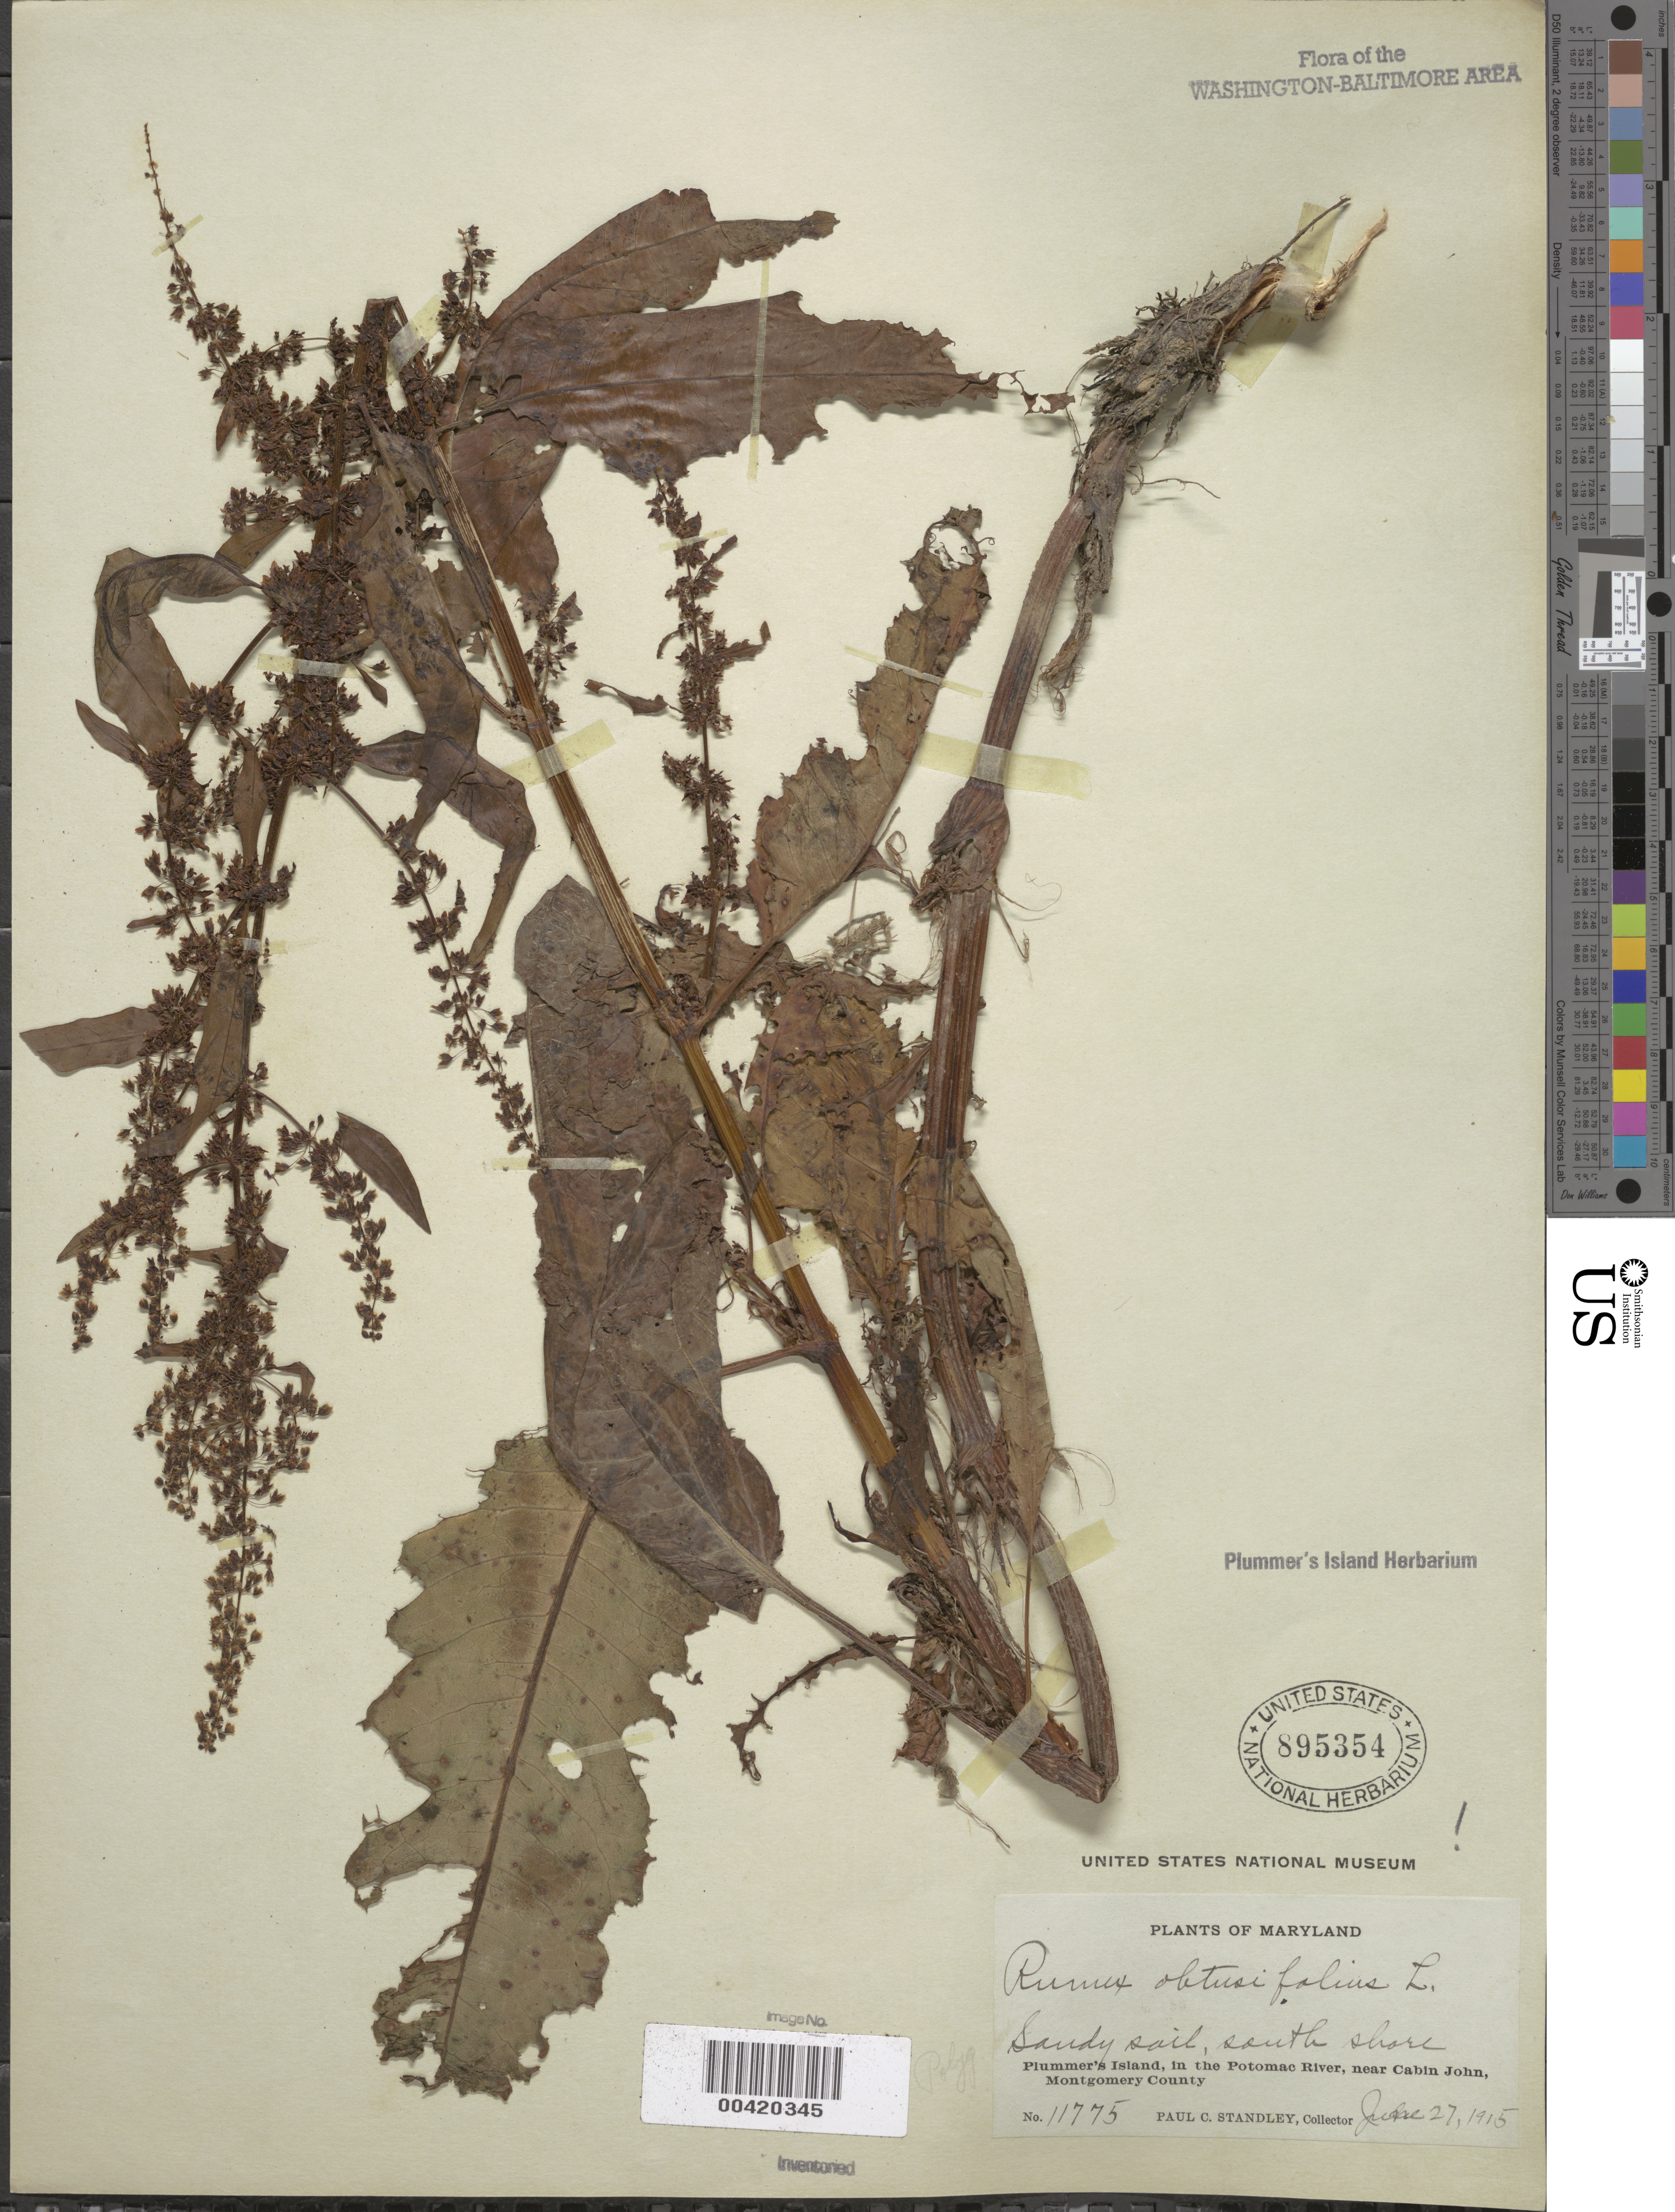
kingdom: Plantae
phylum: Tracheophyta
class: Magnoliopsida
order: Caryophyllales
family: Polygonaceae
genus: Rumex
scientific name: Rumex obtusifolius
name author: L.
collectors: P. C. Standley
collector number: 11775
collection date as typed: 27 Jun 1915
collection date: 1915-06-27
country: United States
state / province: Maryland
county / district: Montgomery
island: Plummers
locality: Plummer's Island; south shore C. & O. Canal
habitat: Sandy soil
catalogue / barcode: US 895354